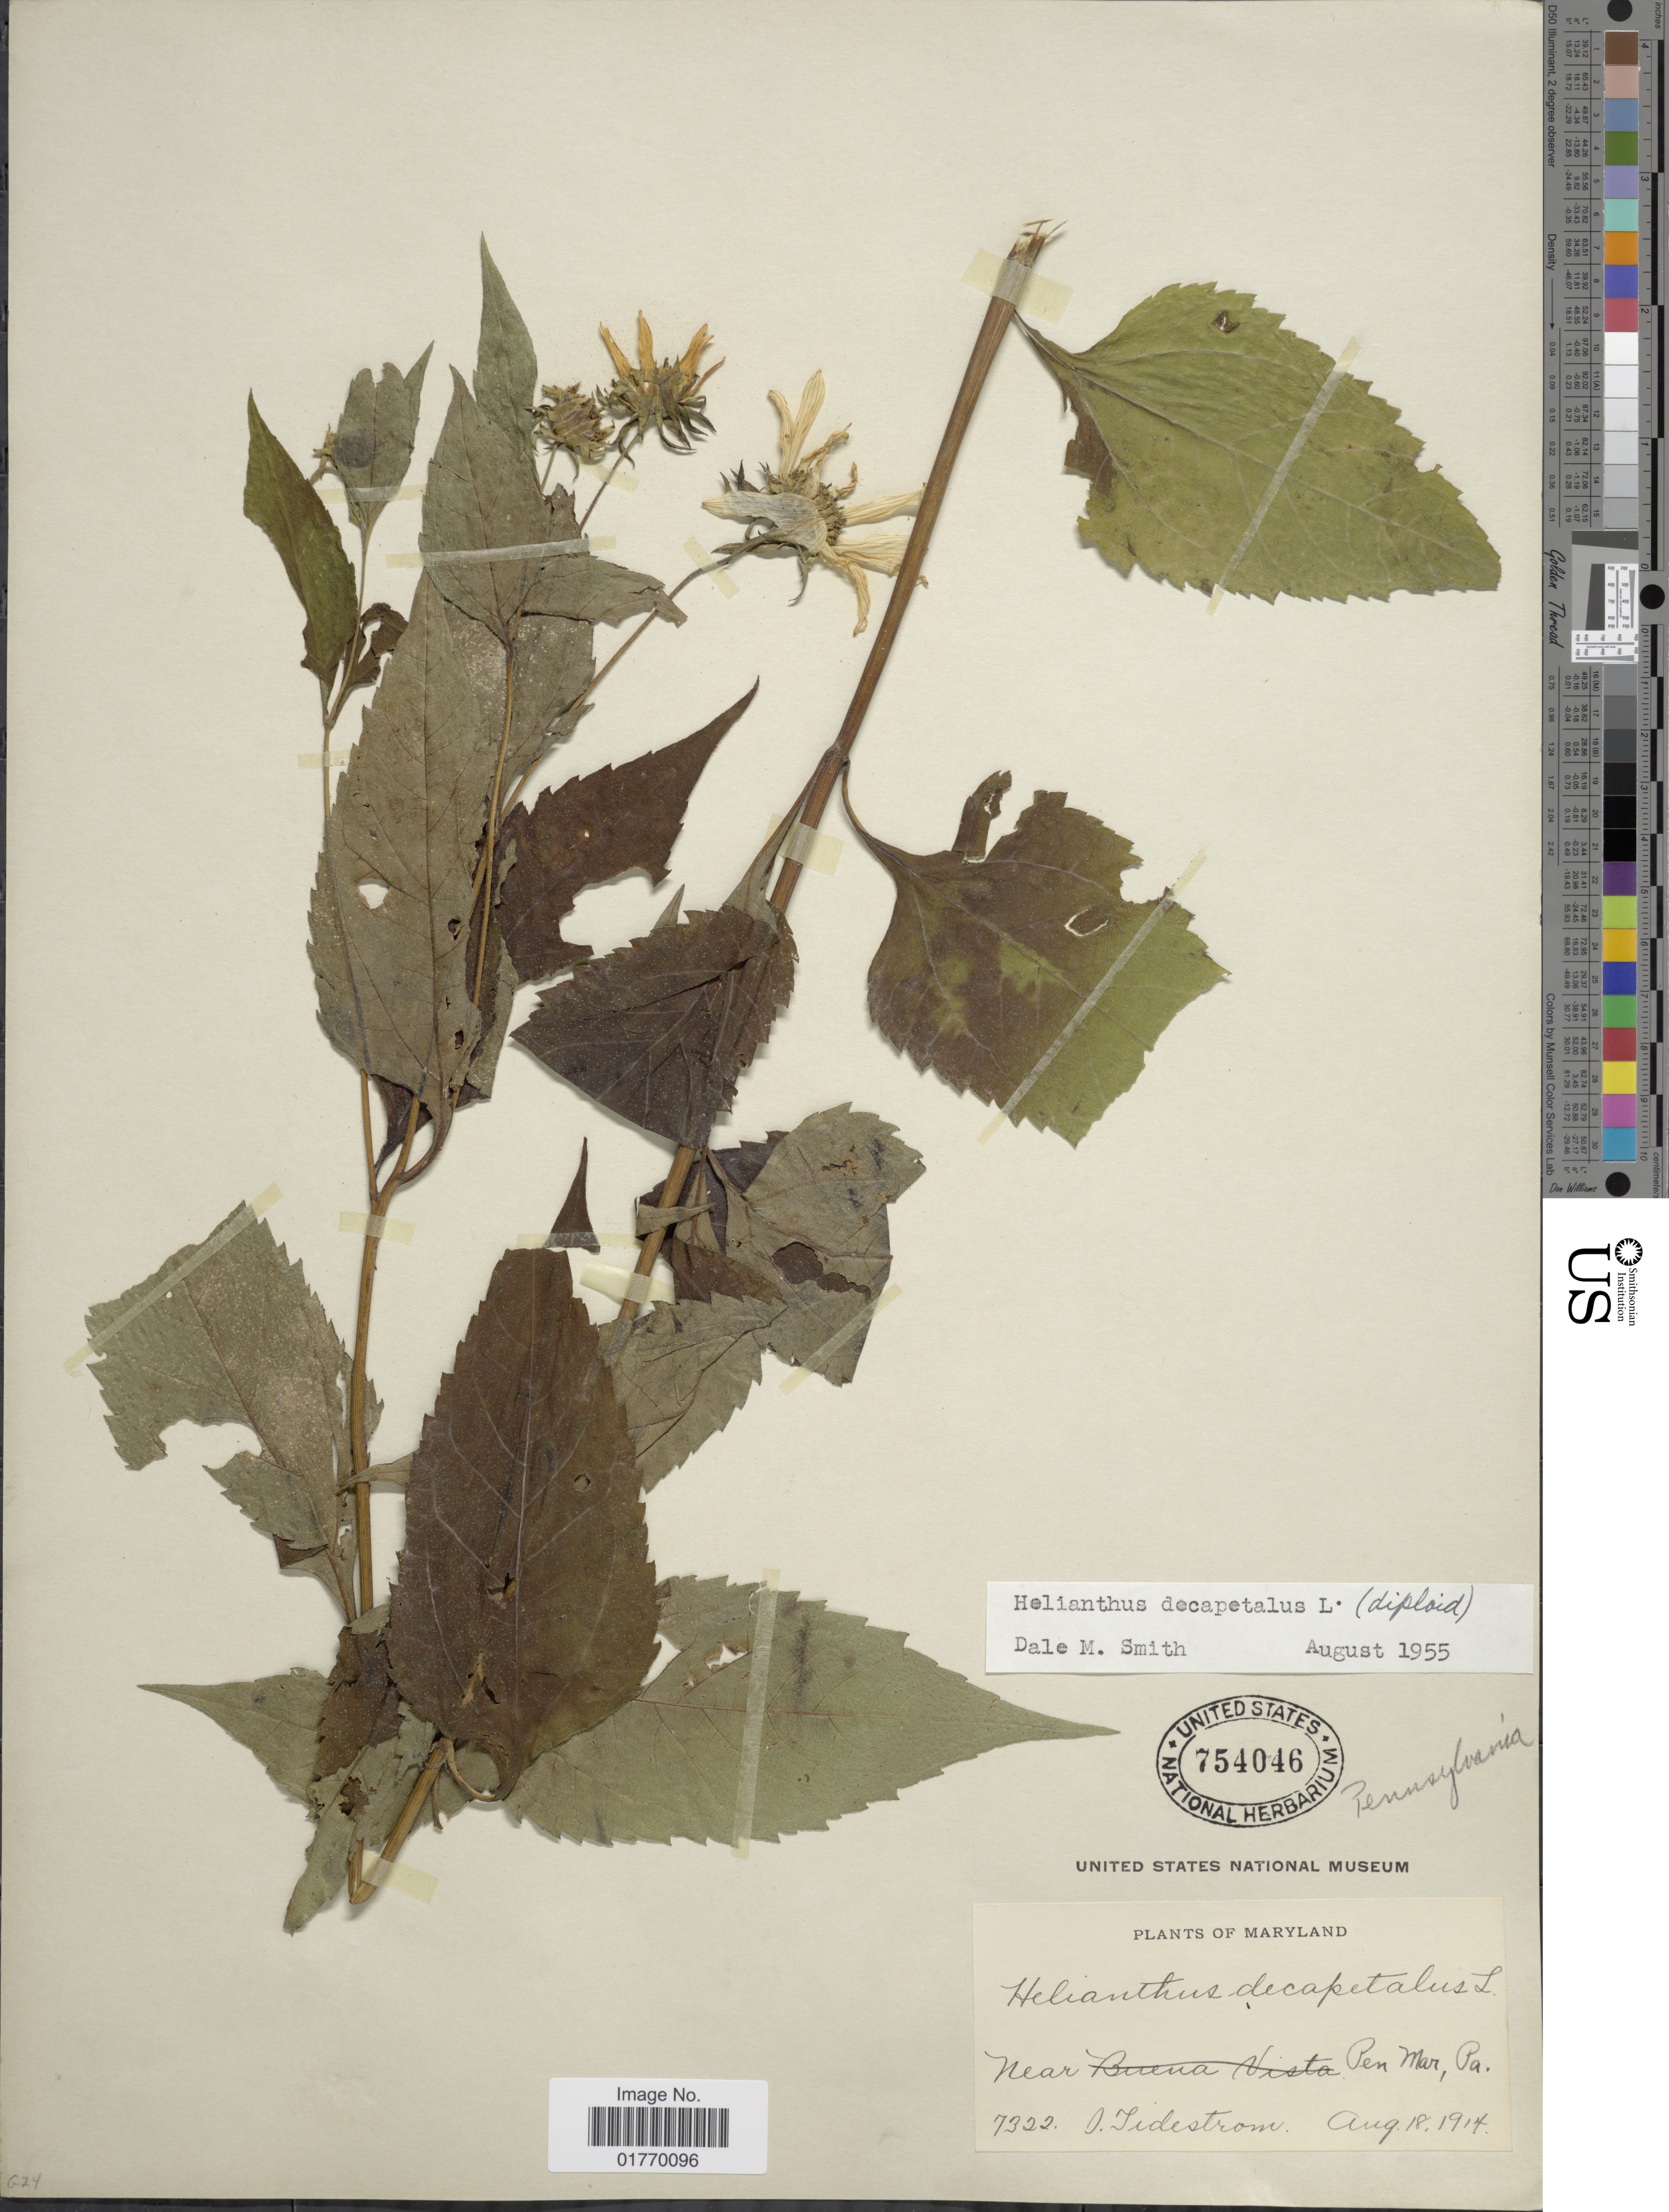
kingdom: Plantae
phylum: Tracheophyta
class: Magnoliopsida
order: Asterales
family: Asteraceae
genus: Helianthus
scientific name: Helianthus decapetalus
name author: L.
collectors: I. F. Tidestrom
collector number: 7322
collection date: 1914-08-18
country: United States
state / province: Maryland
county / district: Washington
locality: Near Pen mar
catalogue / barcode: US 754046